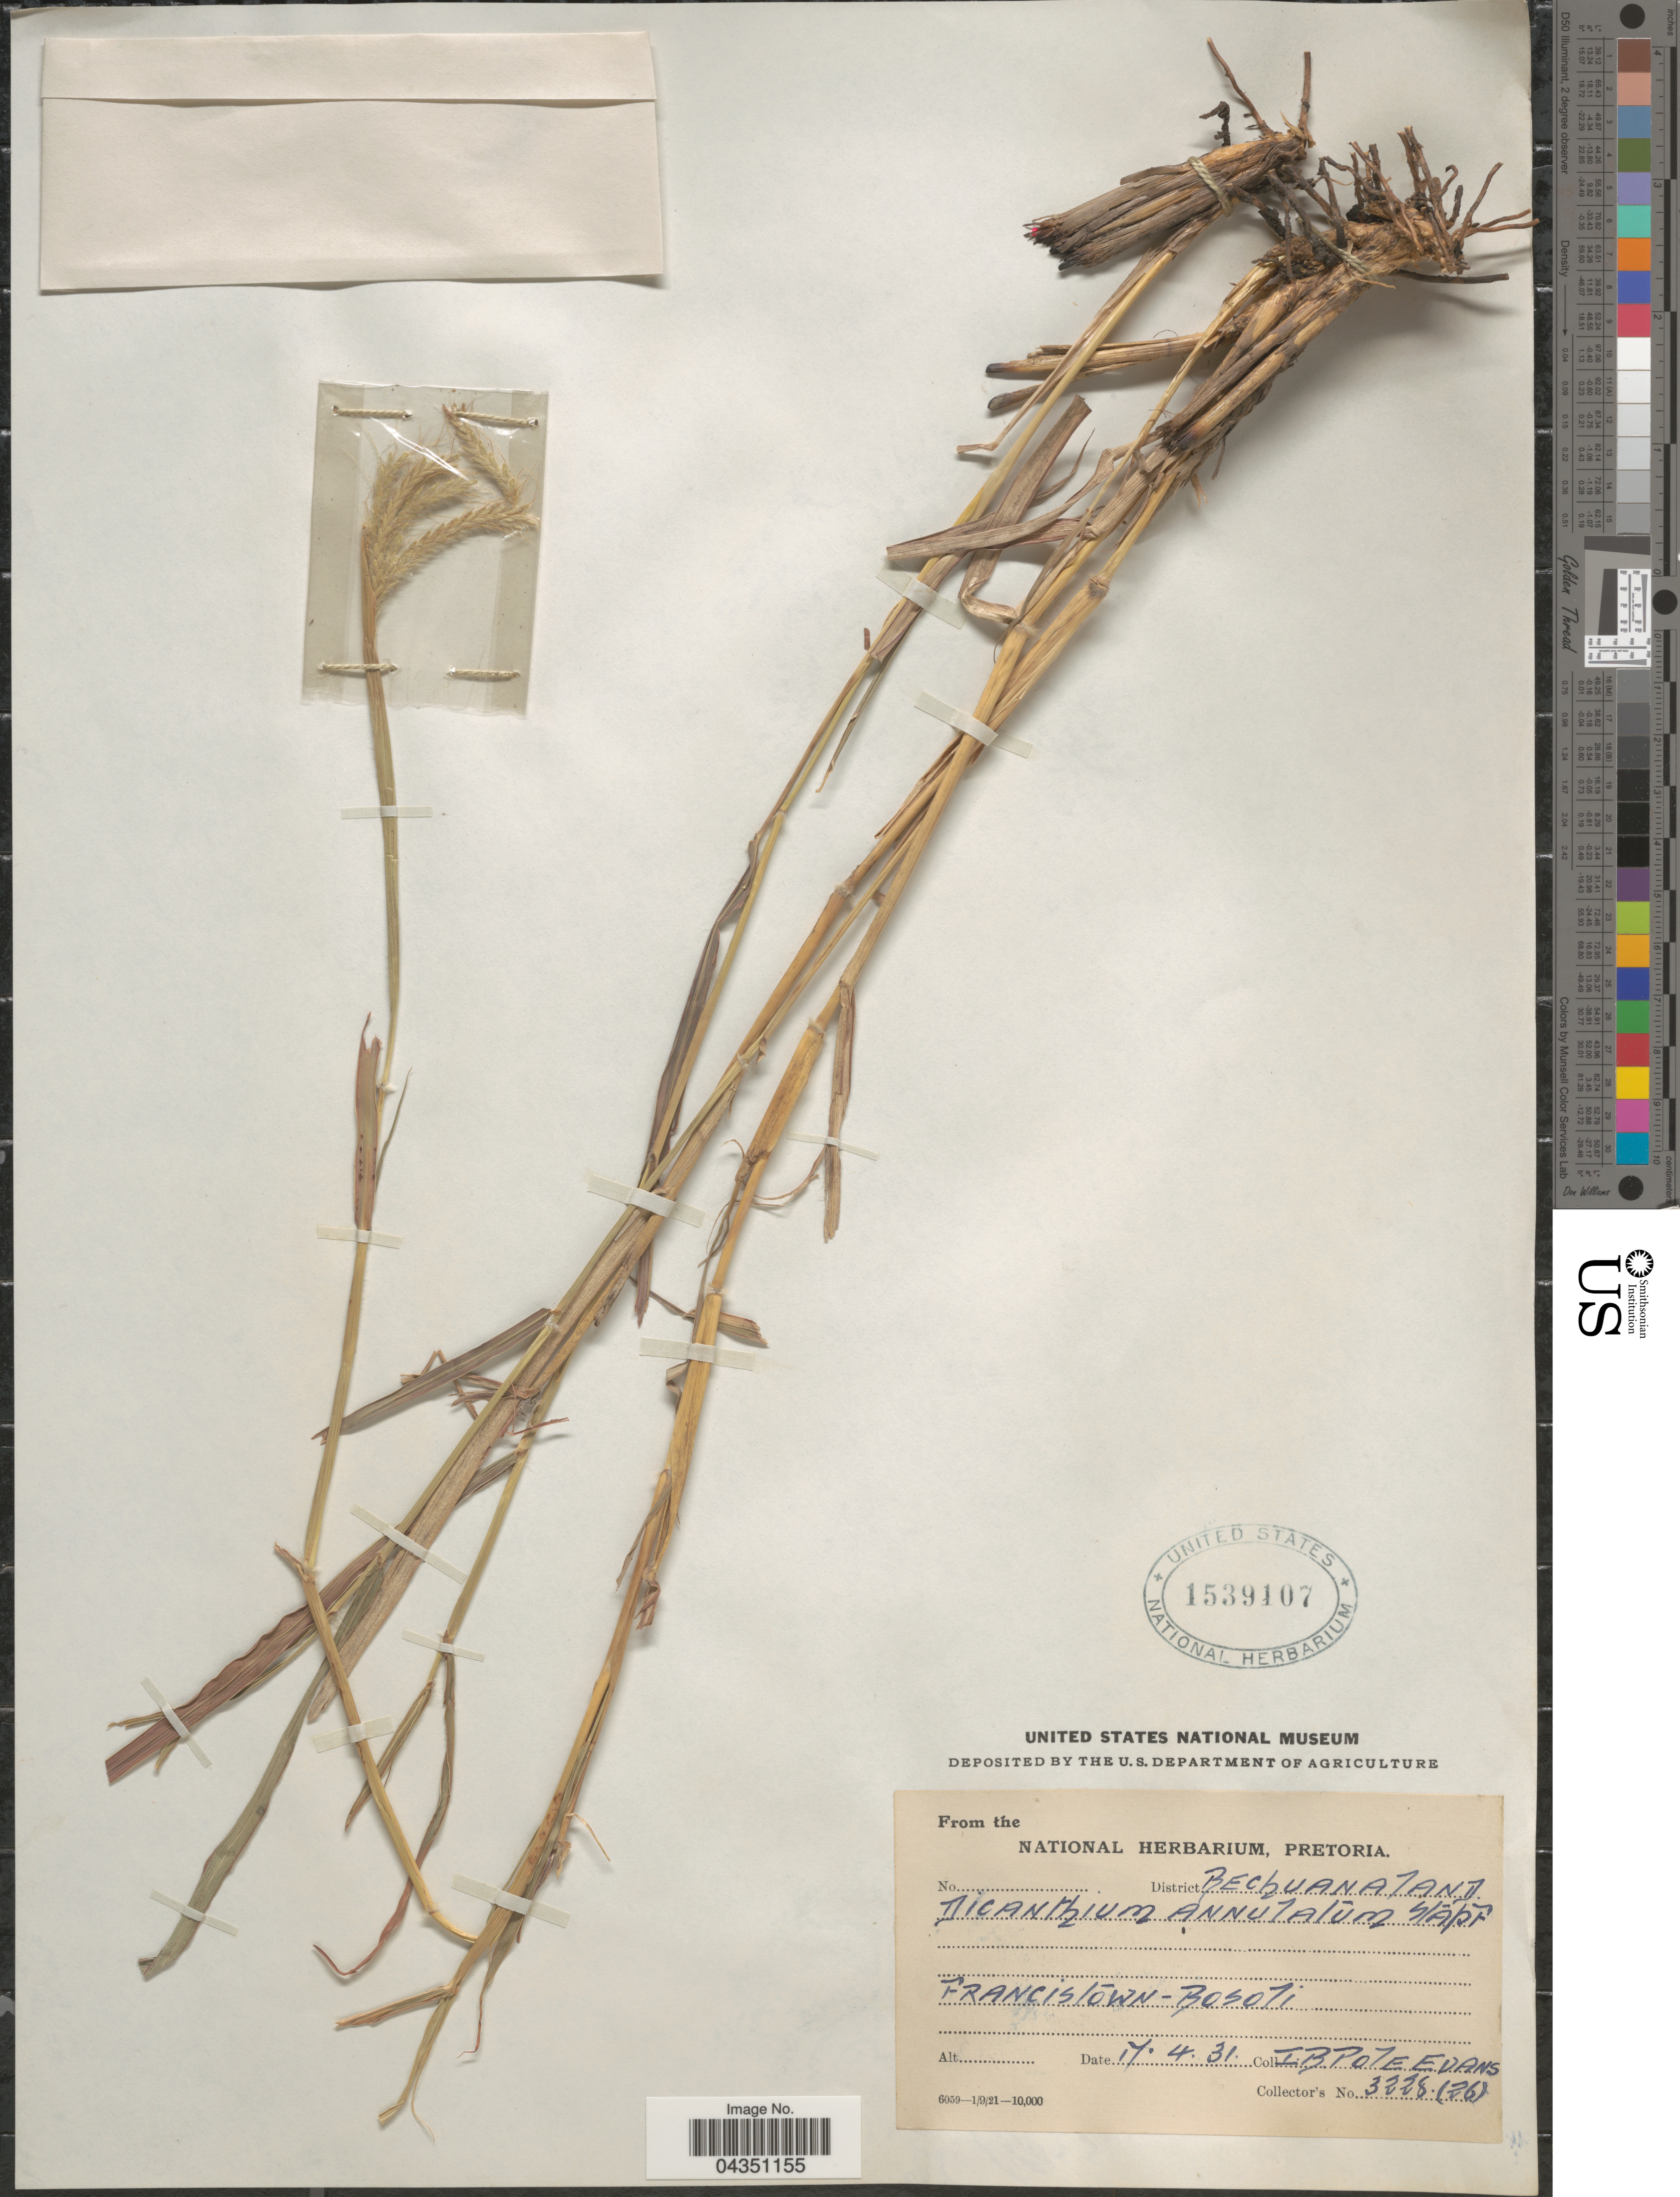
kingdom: Plantae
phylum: Tracheophyta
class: Liliopsida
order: Poales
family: Poaceae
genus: Dichanthium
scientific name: Dichanthium annulatum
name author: (Forssk.) Stapf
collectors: I. B. Pole-Evans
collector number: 3228/26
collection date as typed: Transcribed d/m/y: 17/4/31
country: Botswana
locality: District Bechuanaland. Francistown-Bosoti.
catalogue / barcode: US 1539107